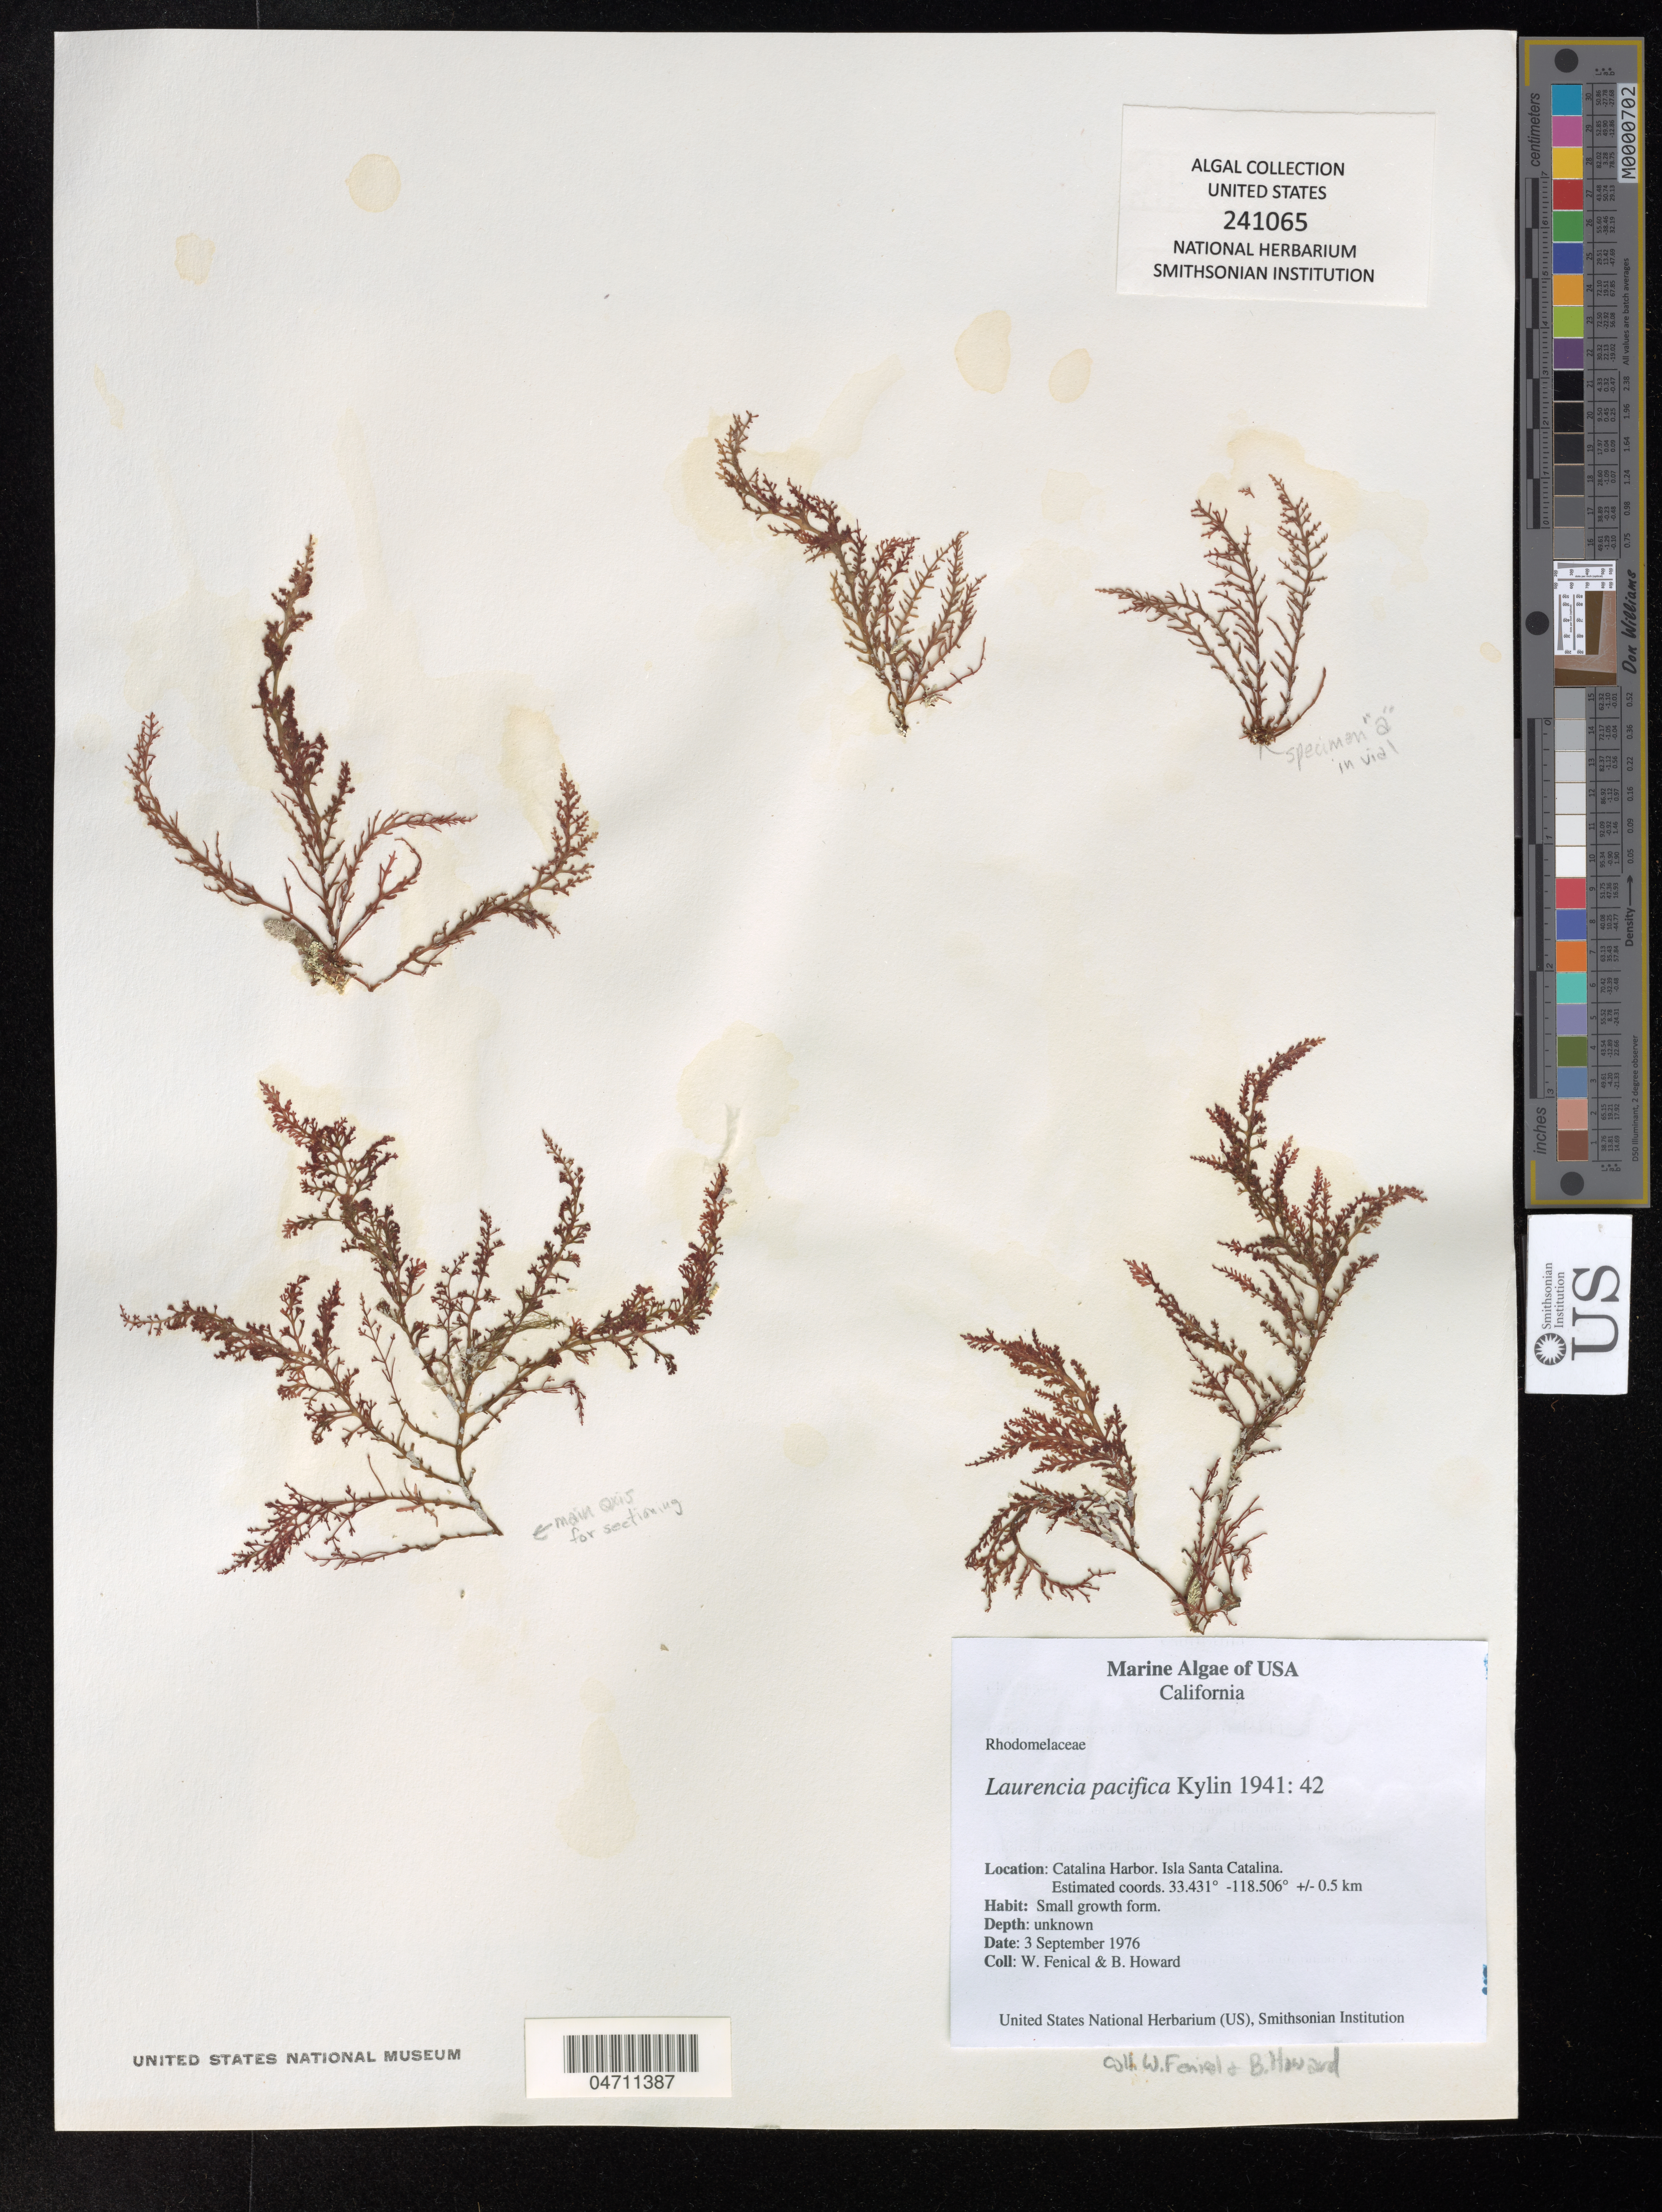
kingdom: Plantae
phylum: Rhodophyta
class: Florideophyceae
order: Ceramiales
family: Rhodomelaceae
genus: Laurencia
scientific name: Laurencia pacifica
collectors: W. Fenical & B. Howard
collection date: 1976-09-03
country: United States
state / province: California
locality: Catalina Harbor, Isla Santa Catalina.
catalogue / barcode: US 241065